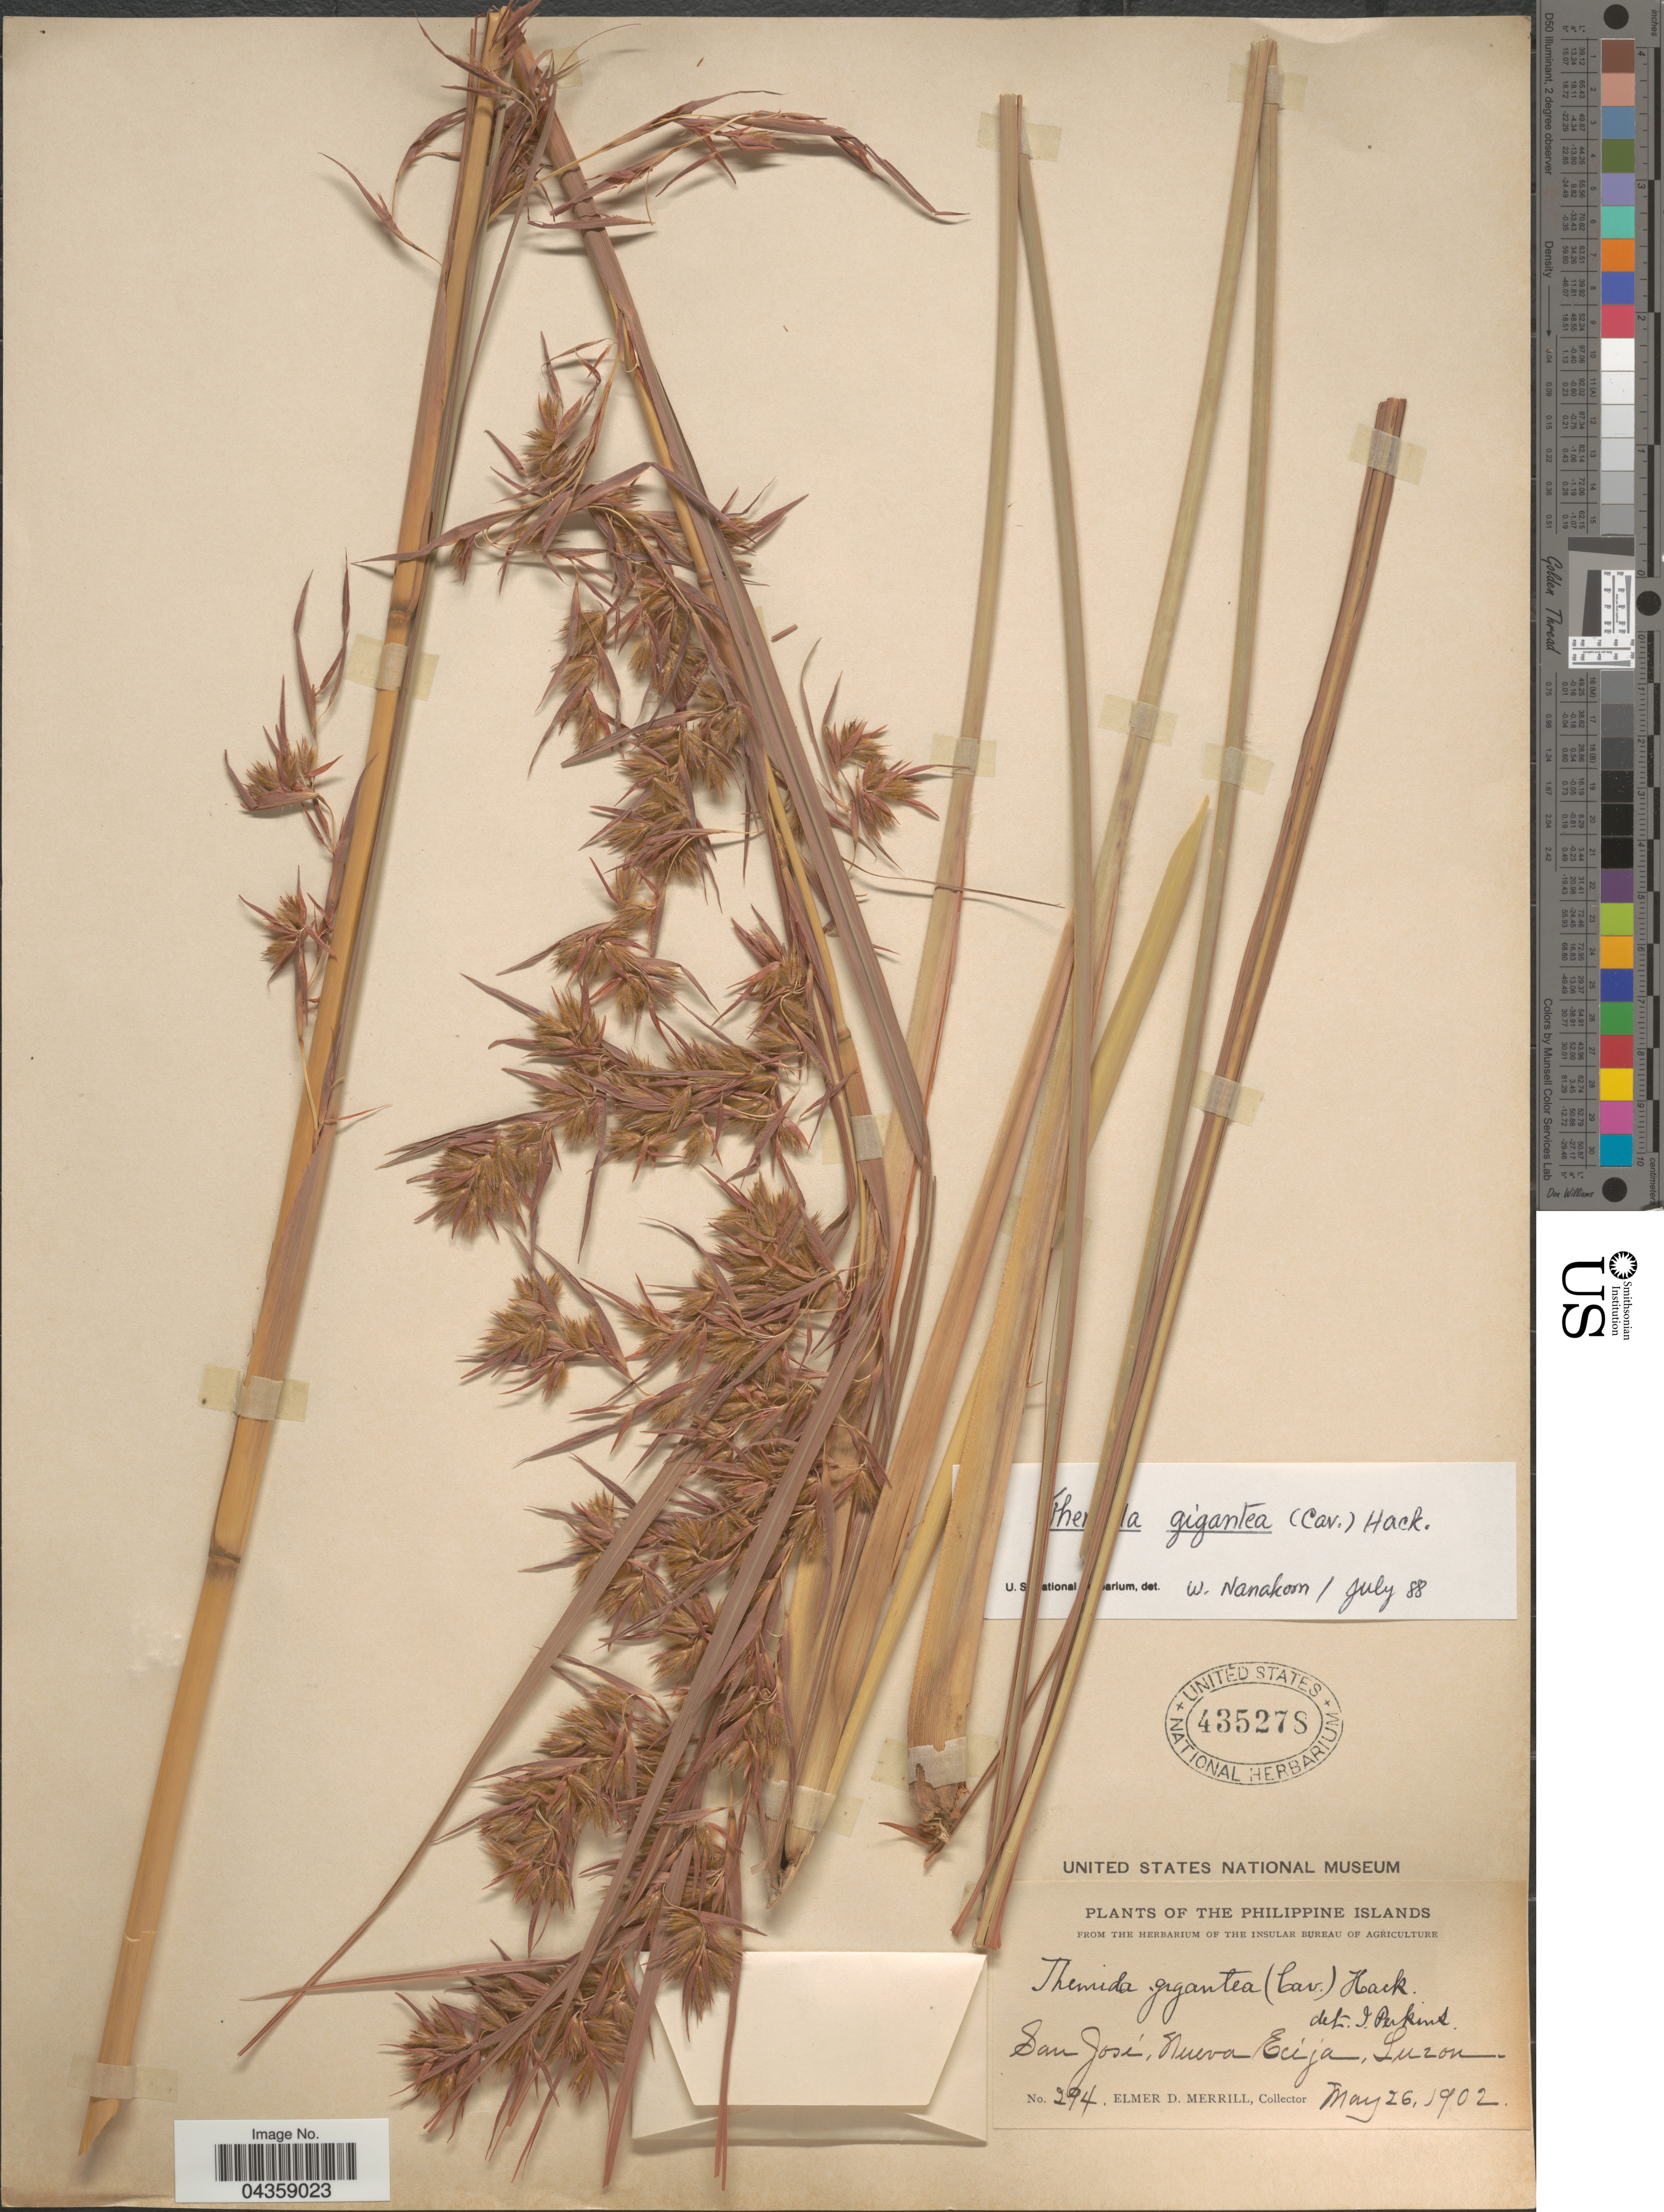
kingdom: Plantae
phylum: Tracheophyta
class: Liliopsida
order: Poales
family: Poaceae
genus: Themeda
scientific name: Themeda gigantea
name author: Hack.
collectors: E. D. Merrill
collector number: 294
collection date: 1902-05-26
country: Philippines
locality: The Philippine Islands. San José, Nueva Ecija, Luzon.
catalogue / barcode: US 435278